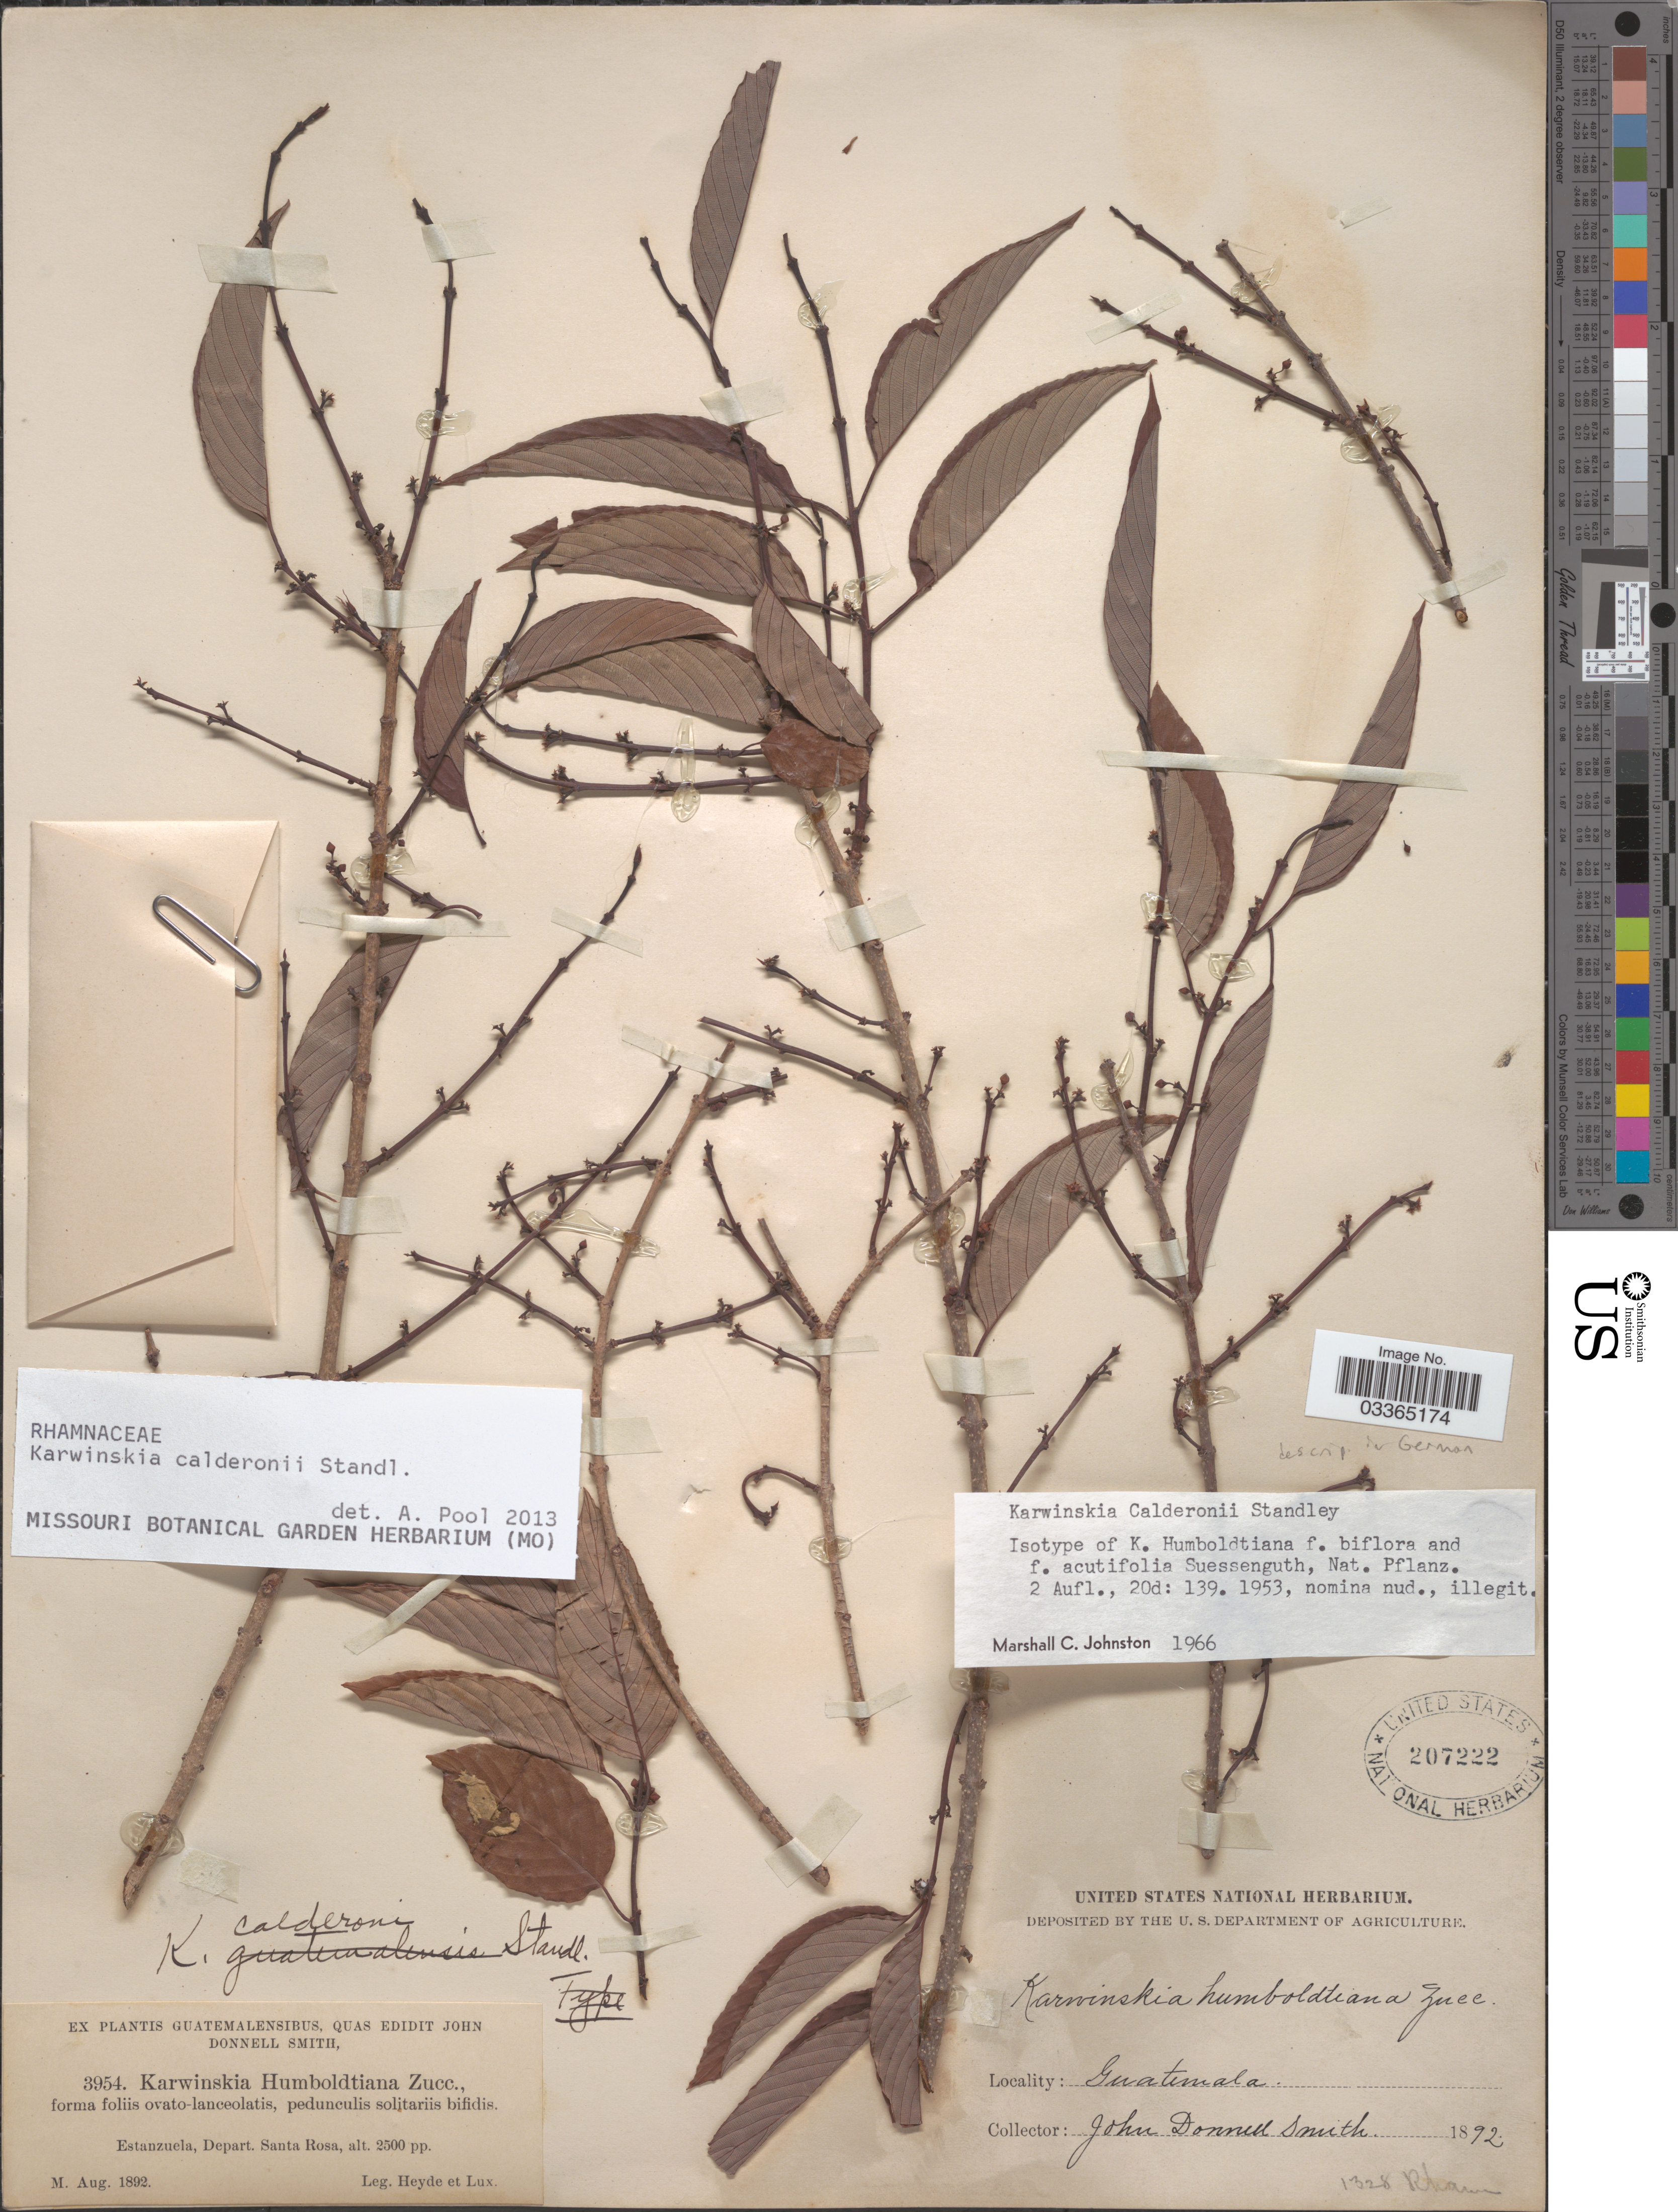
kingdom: Plantae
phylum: Tracheophyta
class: Magnoliopsida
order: Rosales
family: Rhamnaceae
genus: Karwinskia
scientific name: Karwinskia calderonii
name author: Standl.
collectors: Heyde, Lux & J. Donnell Smith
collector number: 3954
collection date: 1892-08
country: Guatemala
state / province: Santa Rosa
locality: Estanzuela, Depart. Santa Rosa.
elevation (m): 762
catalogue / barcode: US 207222